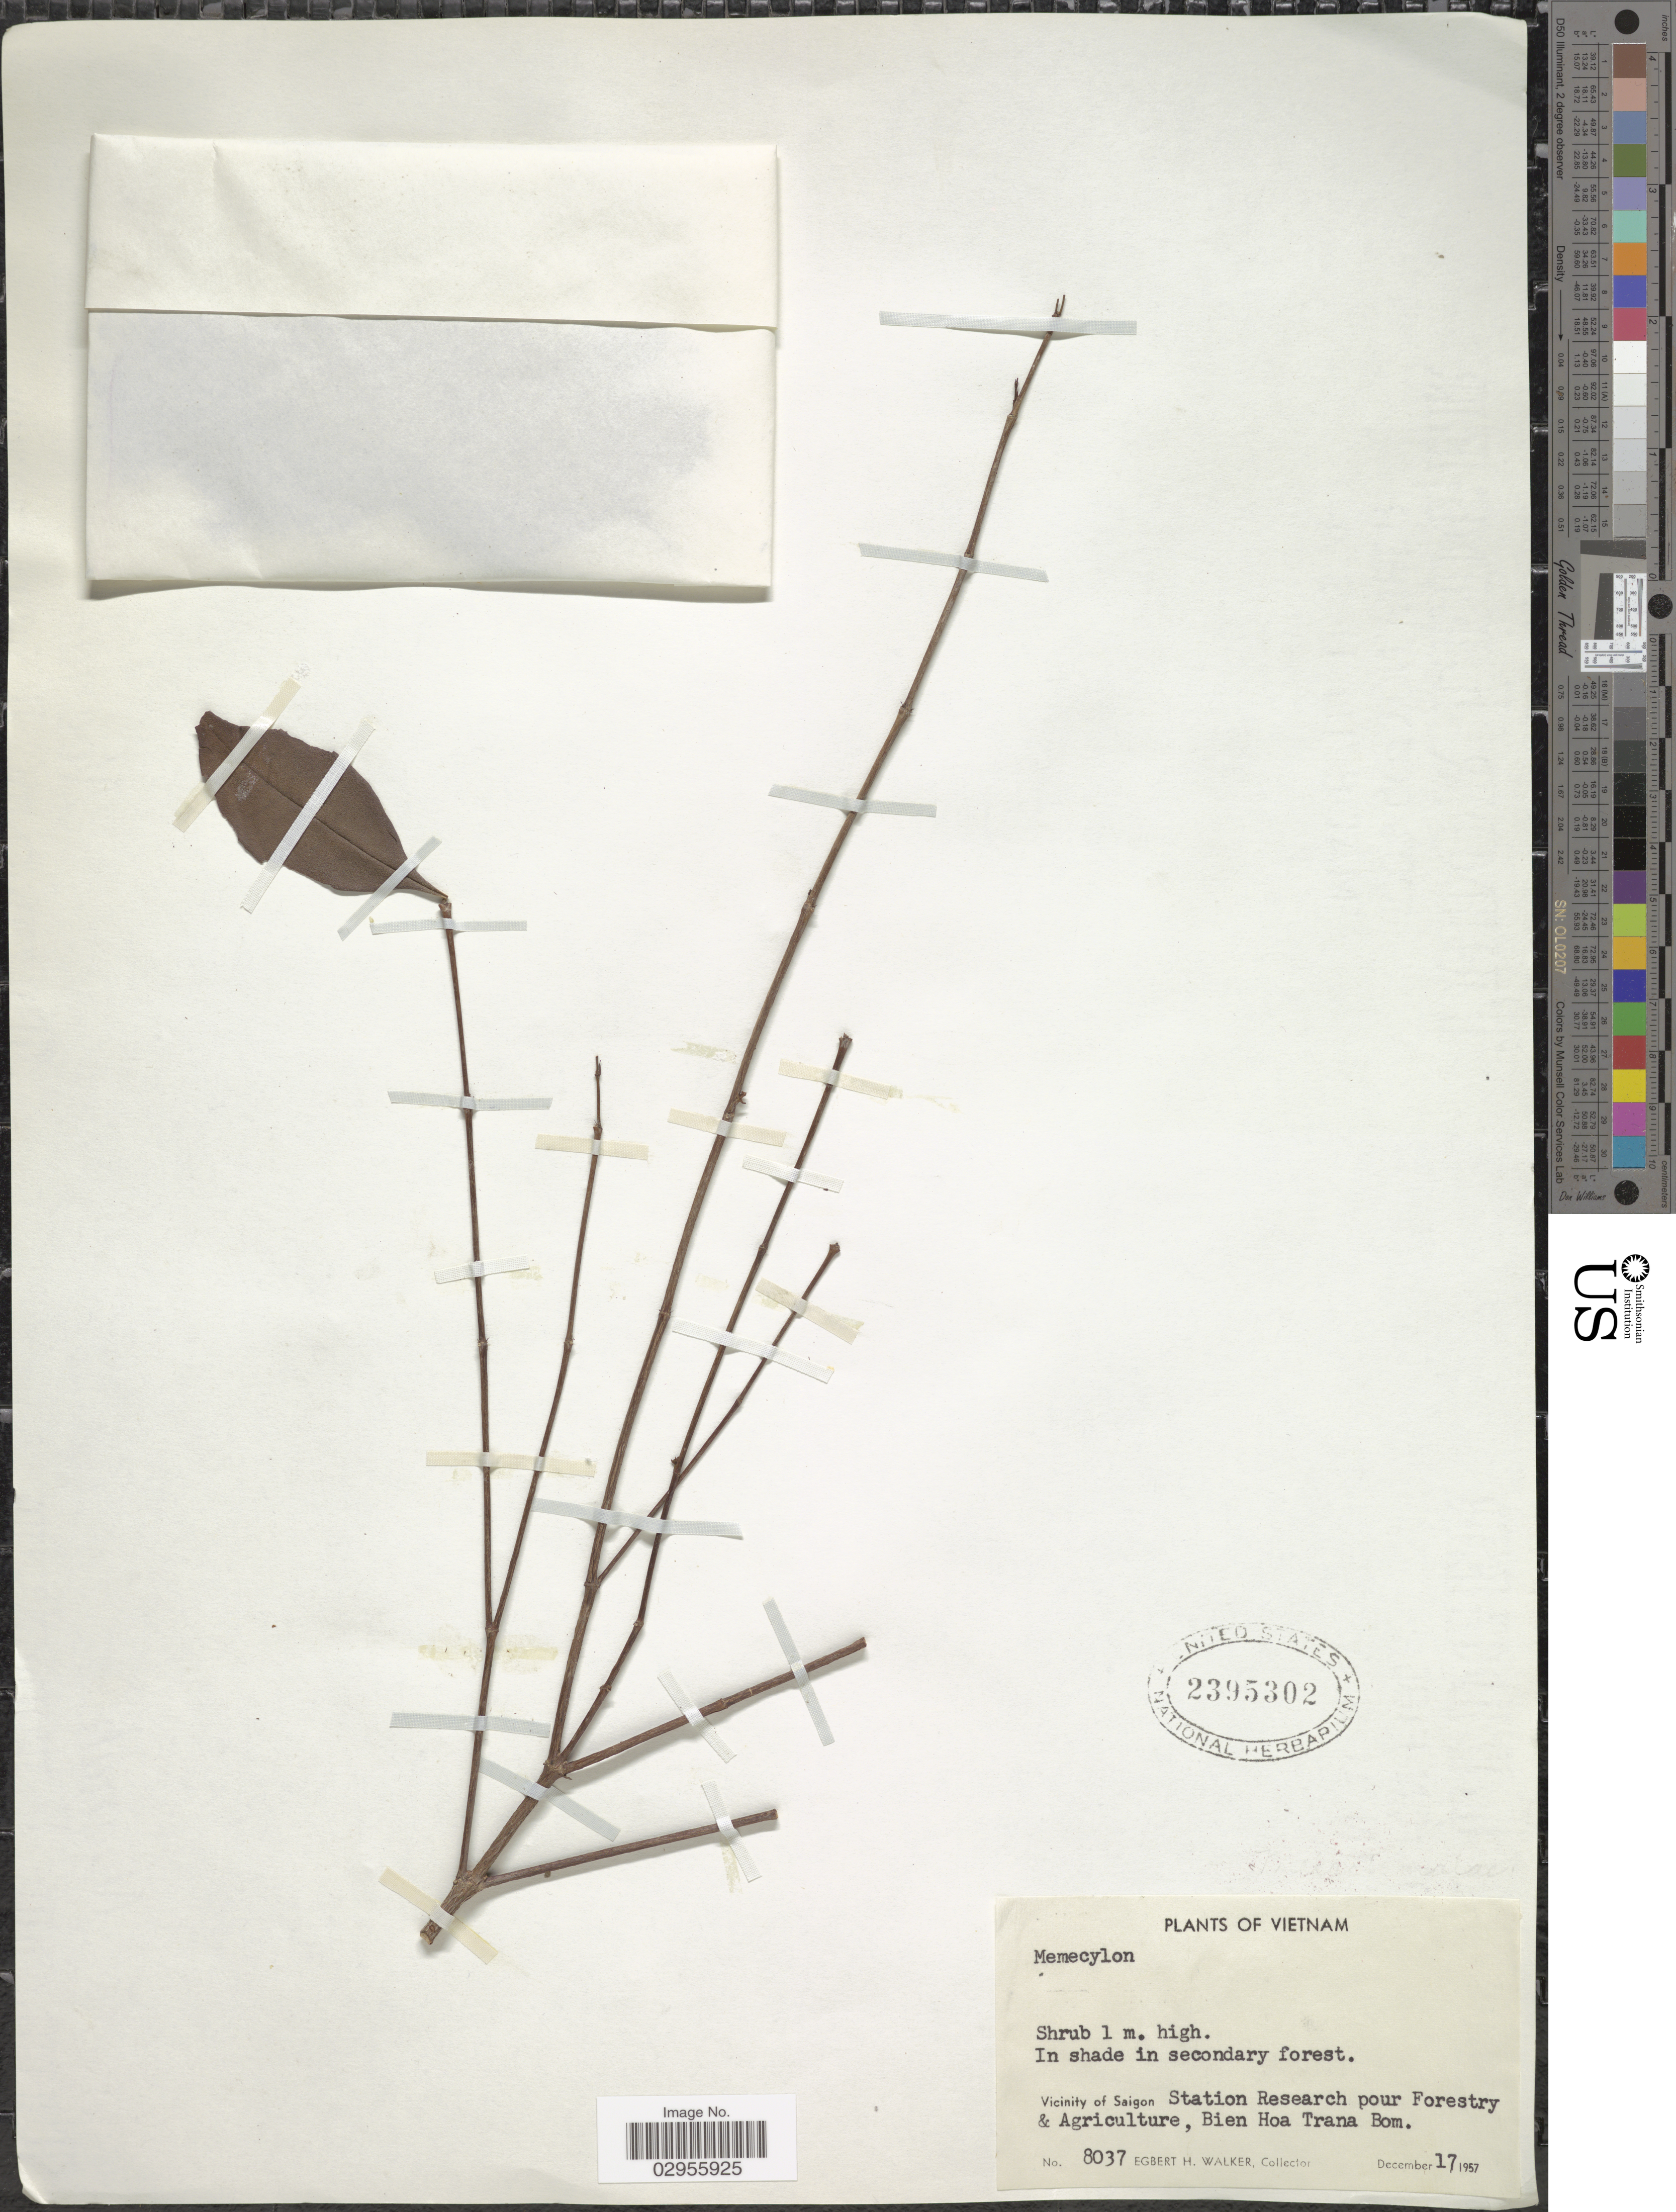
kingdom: Plantae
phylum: Tracheophyta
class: Magnoliopsida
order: Myrtales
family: Melastomataceae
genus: Memecylon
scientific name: Memecylon sp.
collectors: E. H. Walker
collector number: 8037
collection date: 1957-12-17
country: Vietnam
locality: Vicinity of Saigon. Station Research pour Forestry & Agriculture, Bien Hoa Trana Bom.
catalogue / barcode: US 2395302